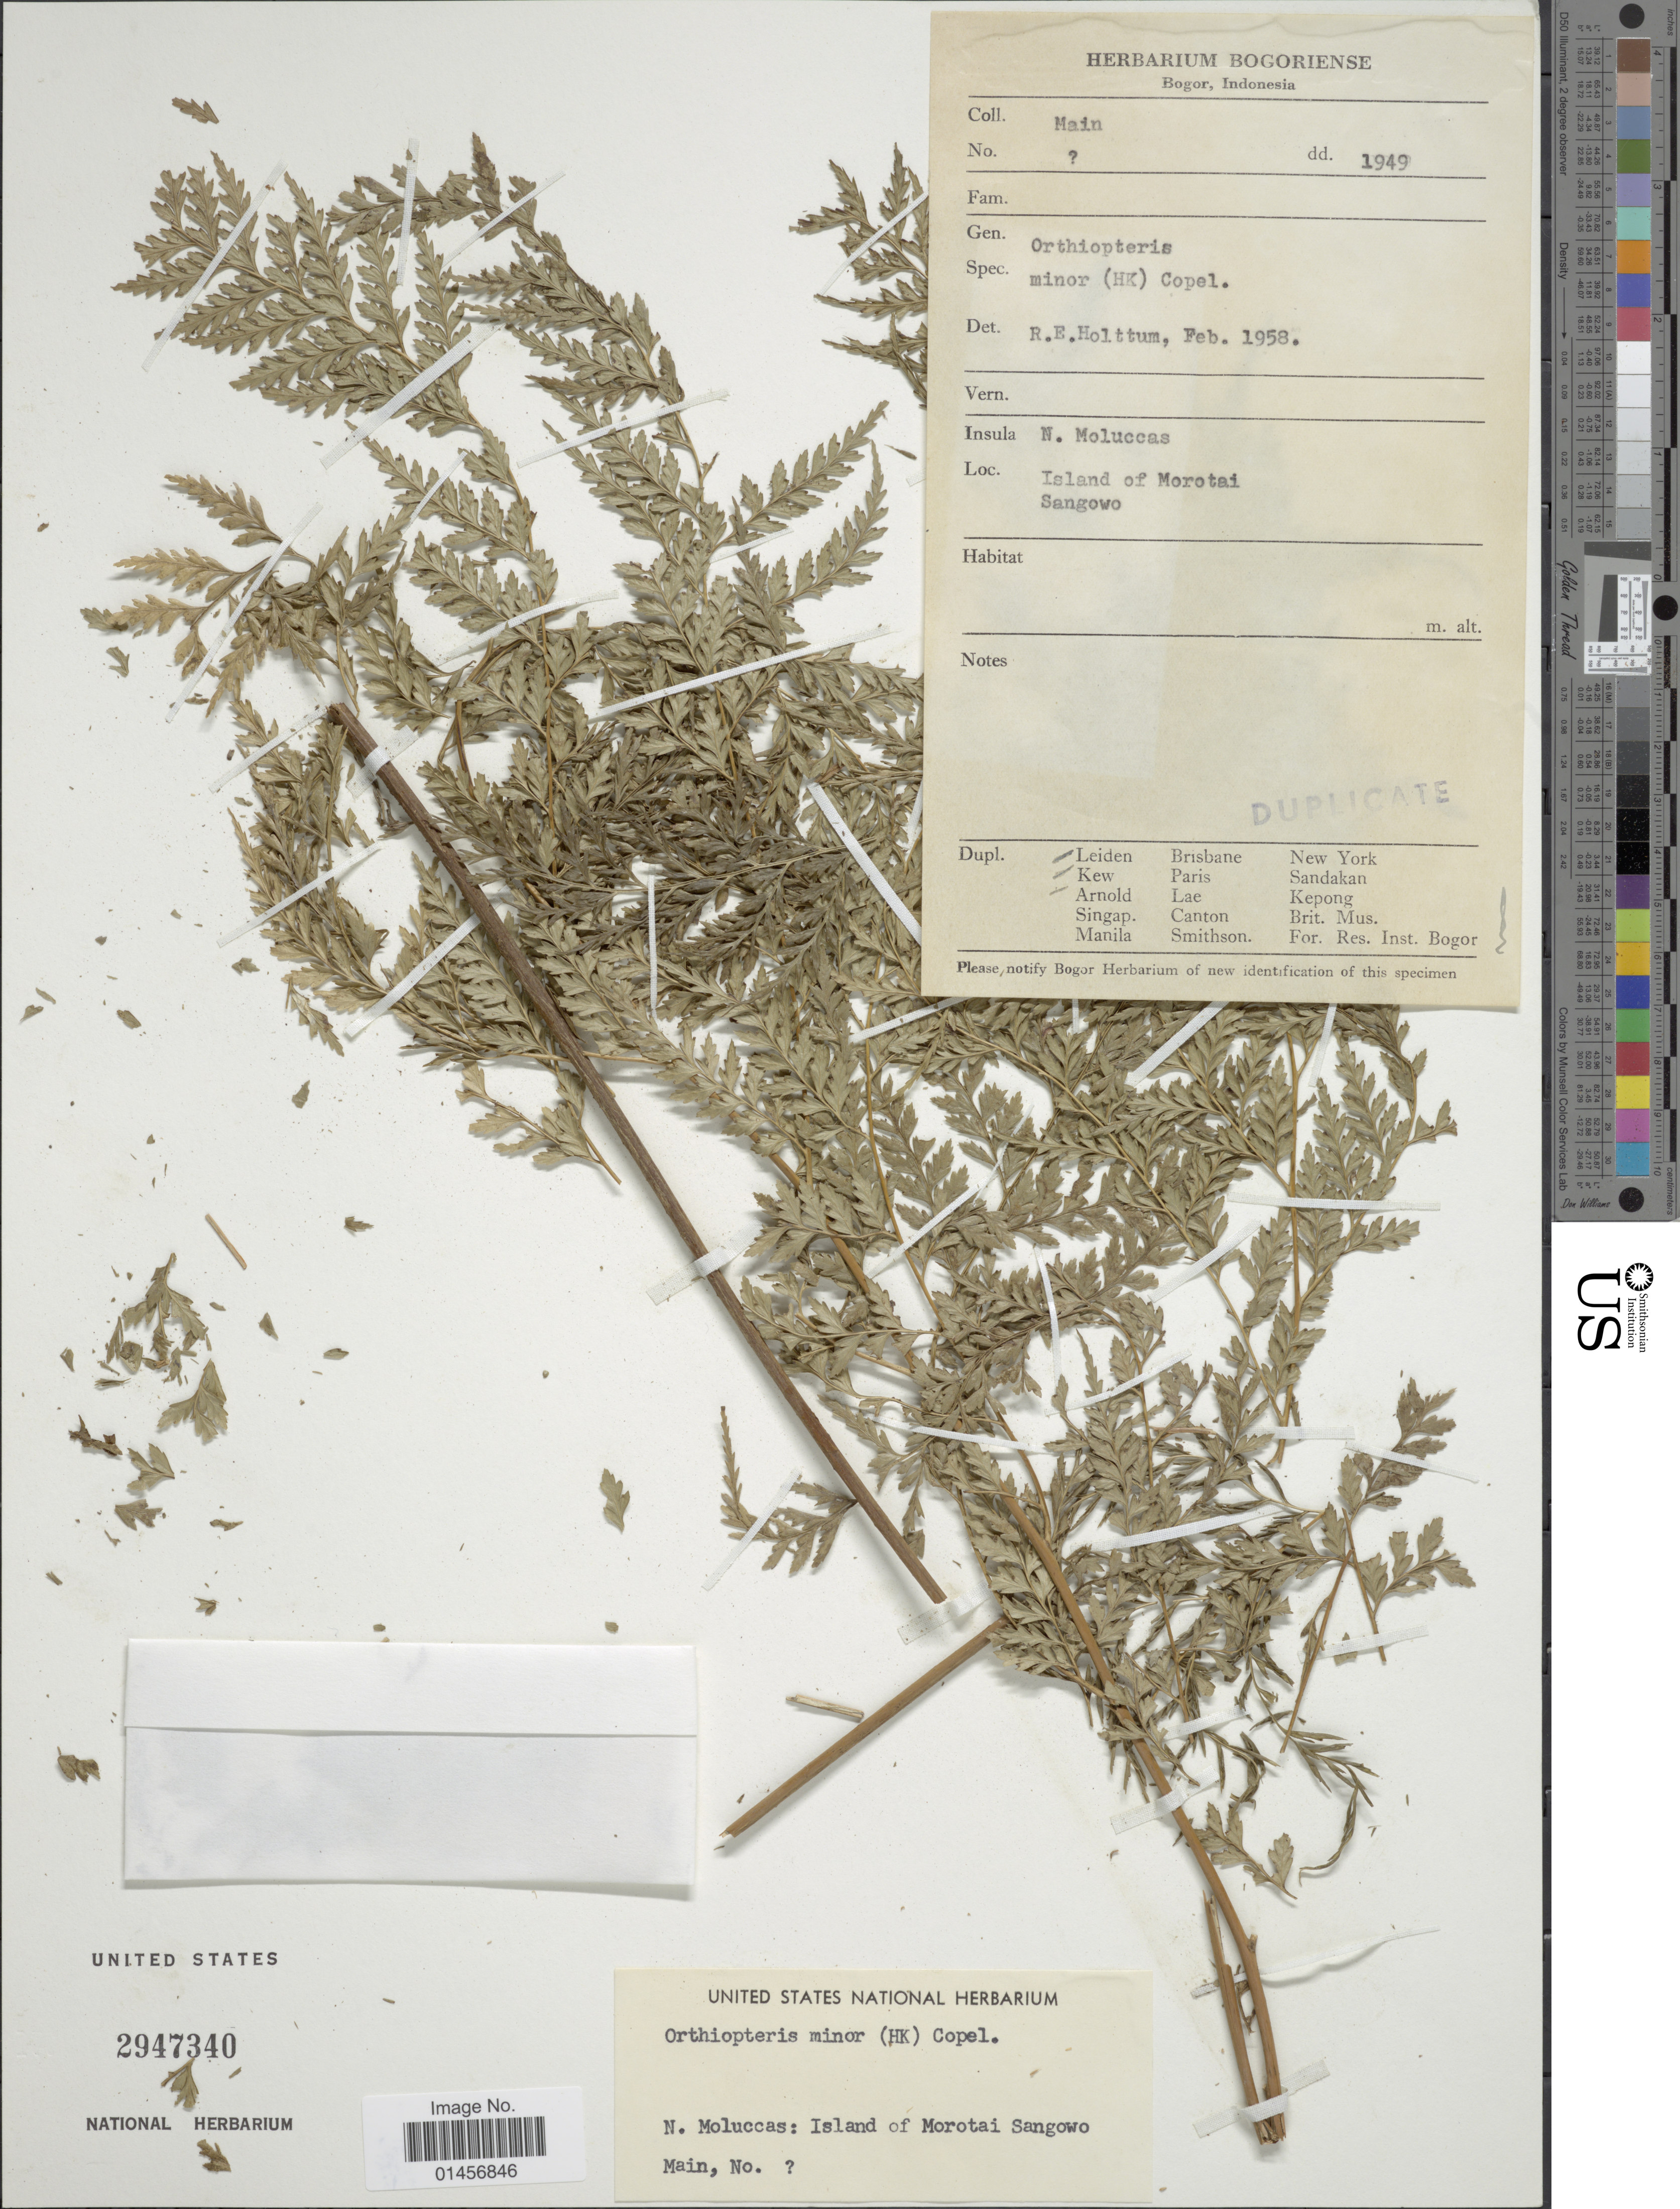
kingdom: Plantae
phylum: Tracheophyta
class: Polypodiopsida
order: Polypodiales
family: Saccolomataceae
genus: Saccoloma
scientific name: Saccoloma minor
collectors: -. Main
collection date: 1958-02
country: Indonesia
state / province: Maluku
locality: Bogor, Indonesia, Island of Morotai Sangowo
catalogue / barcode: US 2947340